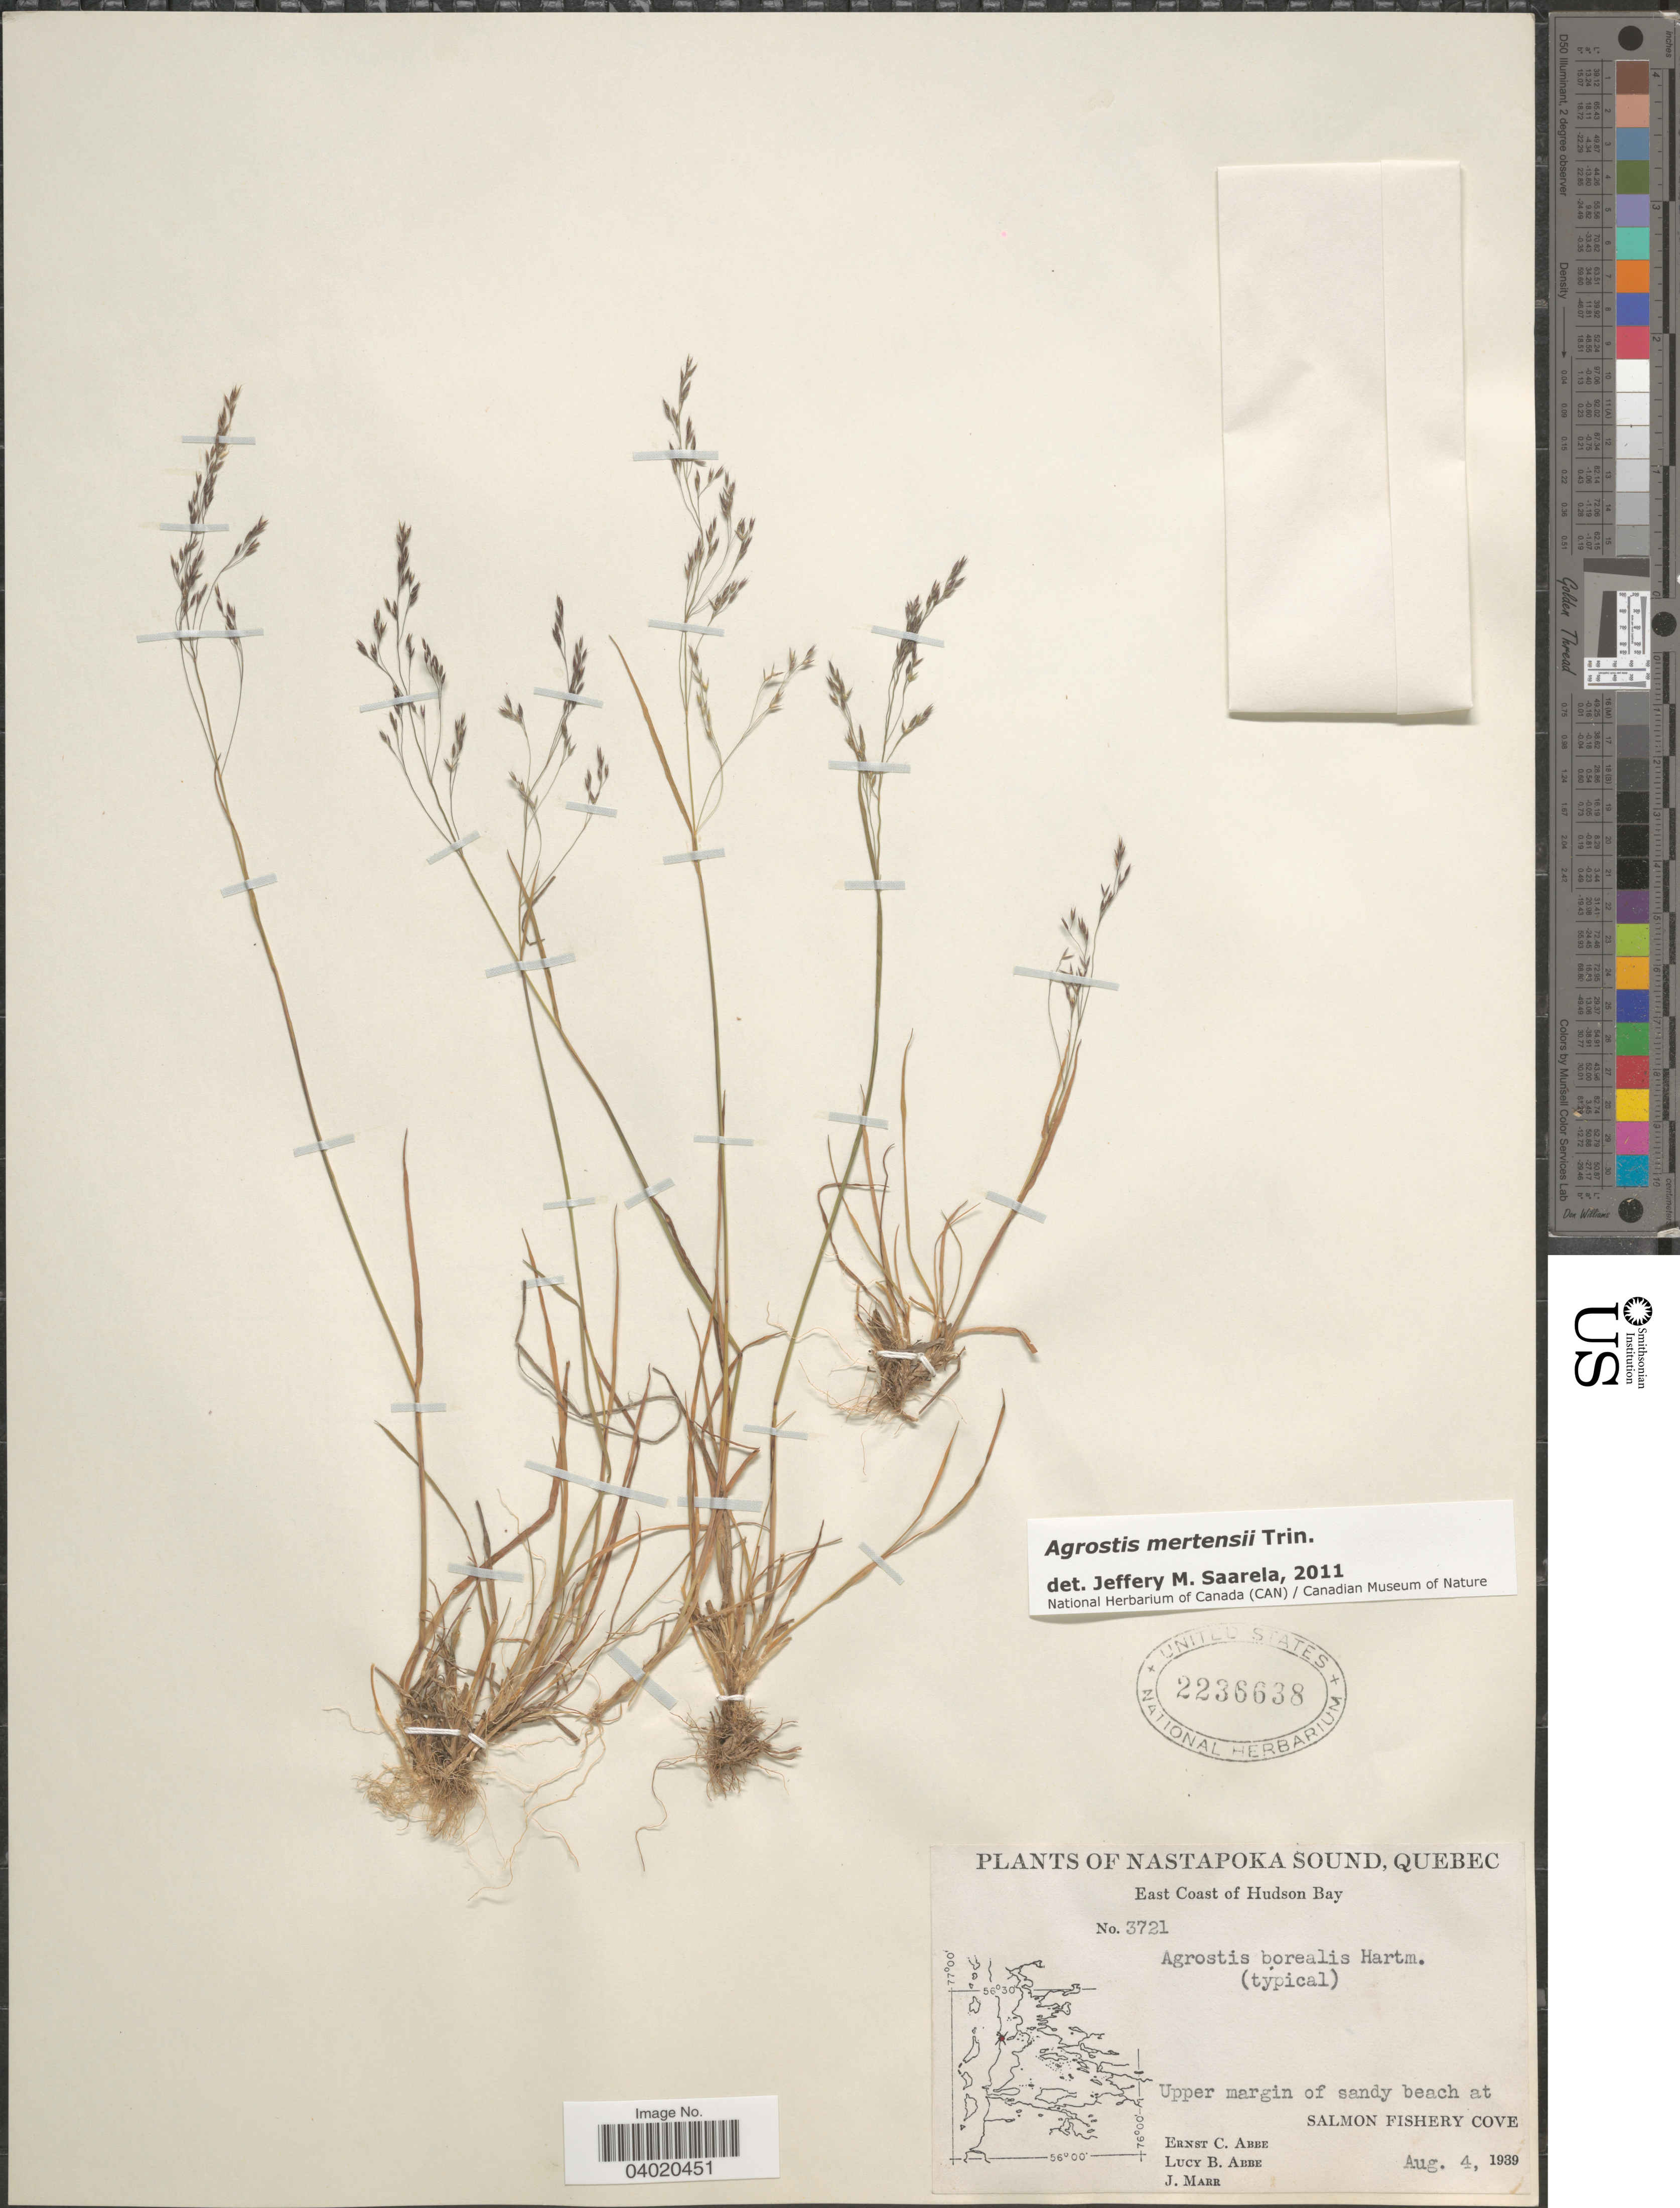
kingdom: Plantae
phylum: Tracheophyta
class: Liliopsida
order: Poales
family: Poaceae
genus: Agrostis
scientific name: Agrostis mertensii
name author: Trin.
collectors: E. C. Abbe, L. B. Abbe & J. Marr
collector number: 3721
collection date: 1939-08-04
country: Canada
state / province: Quebec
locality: Nastapoka Sound. East Coast of Hudson Bay. Upper margin of sandy beach at Salmon Fishery Cove.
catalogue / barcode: US 2236638